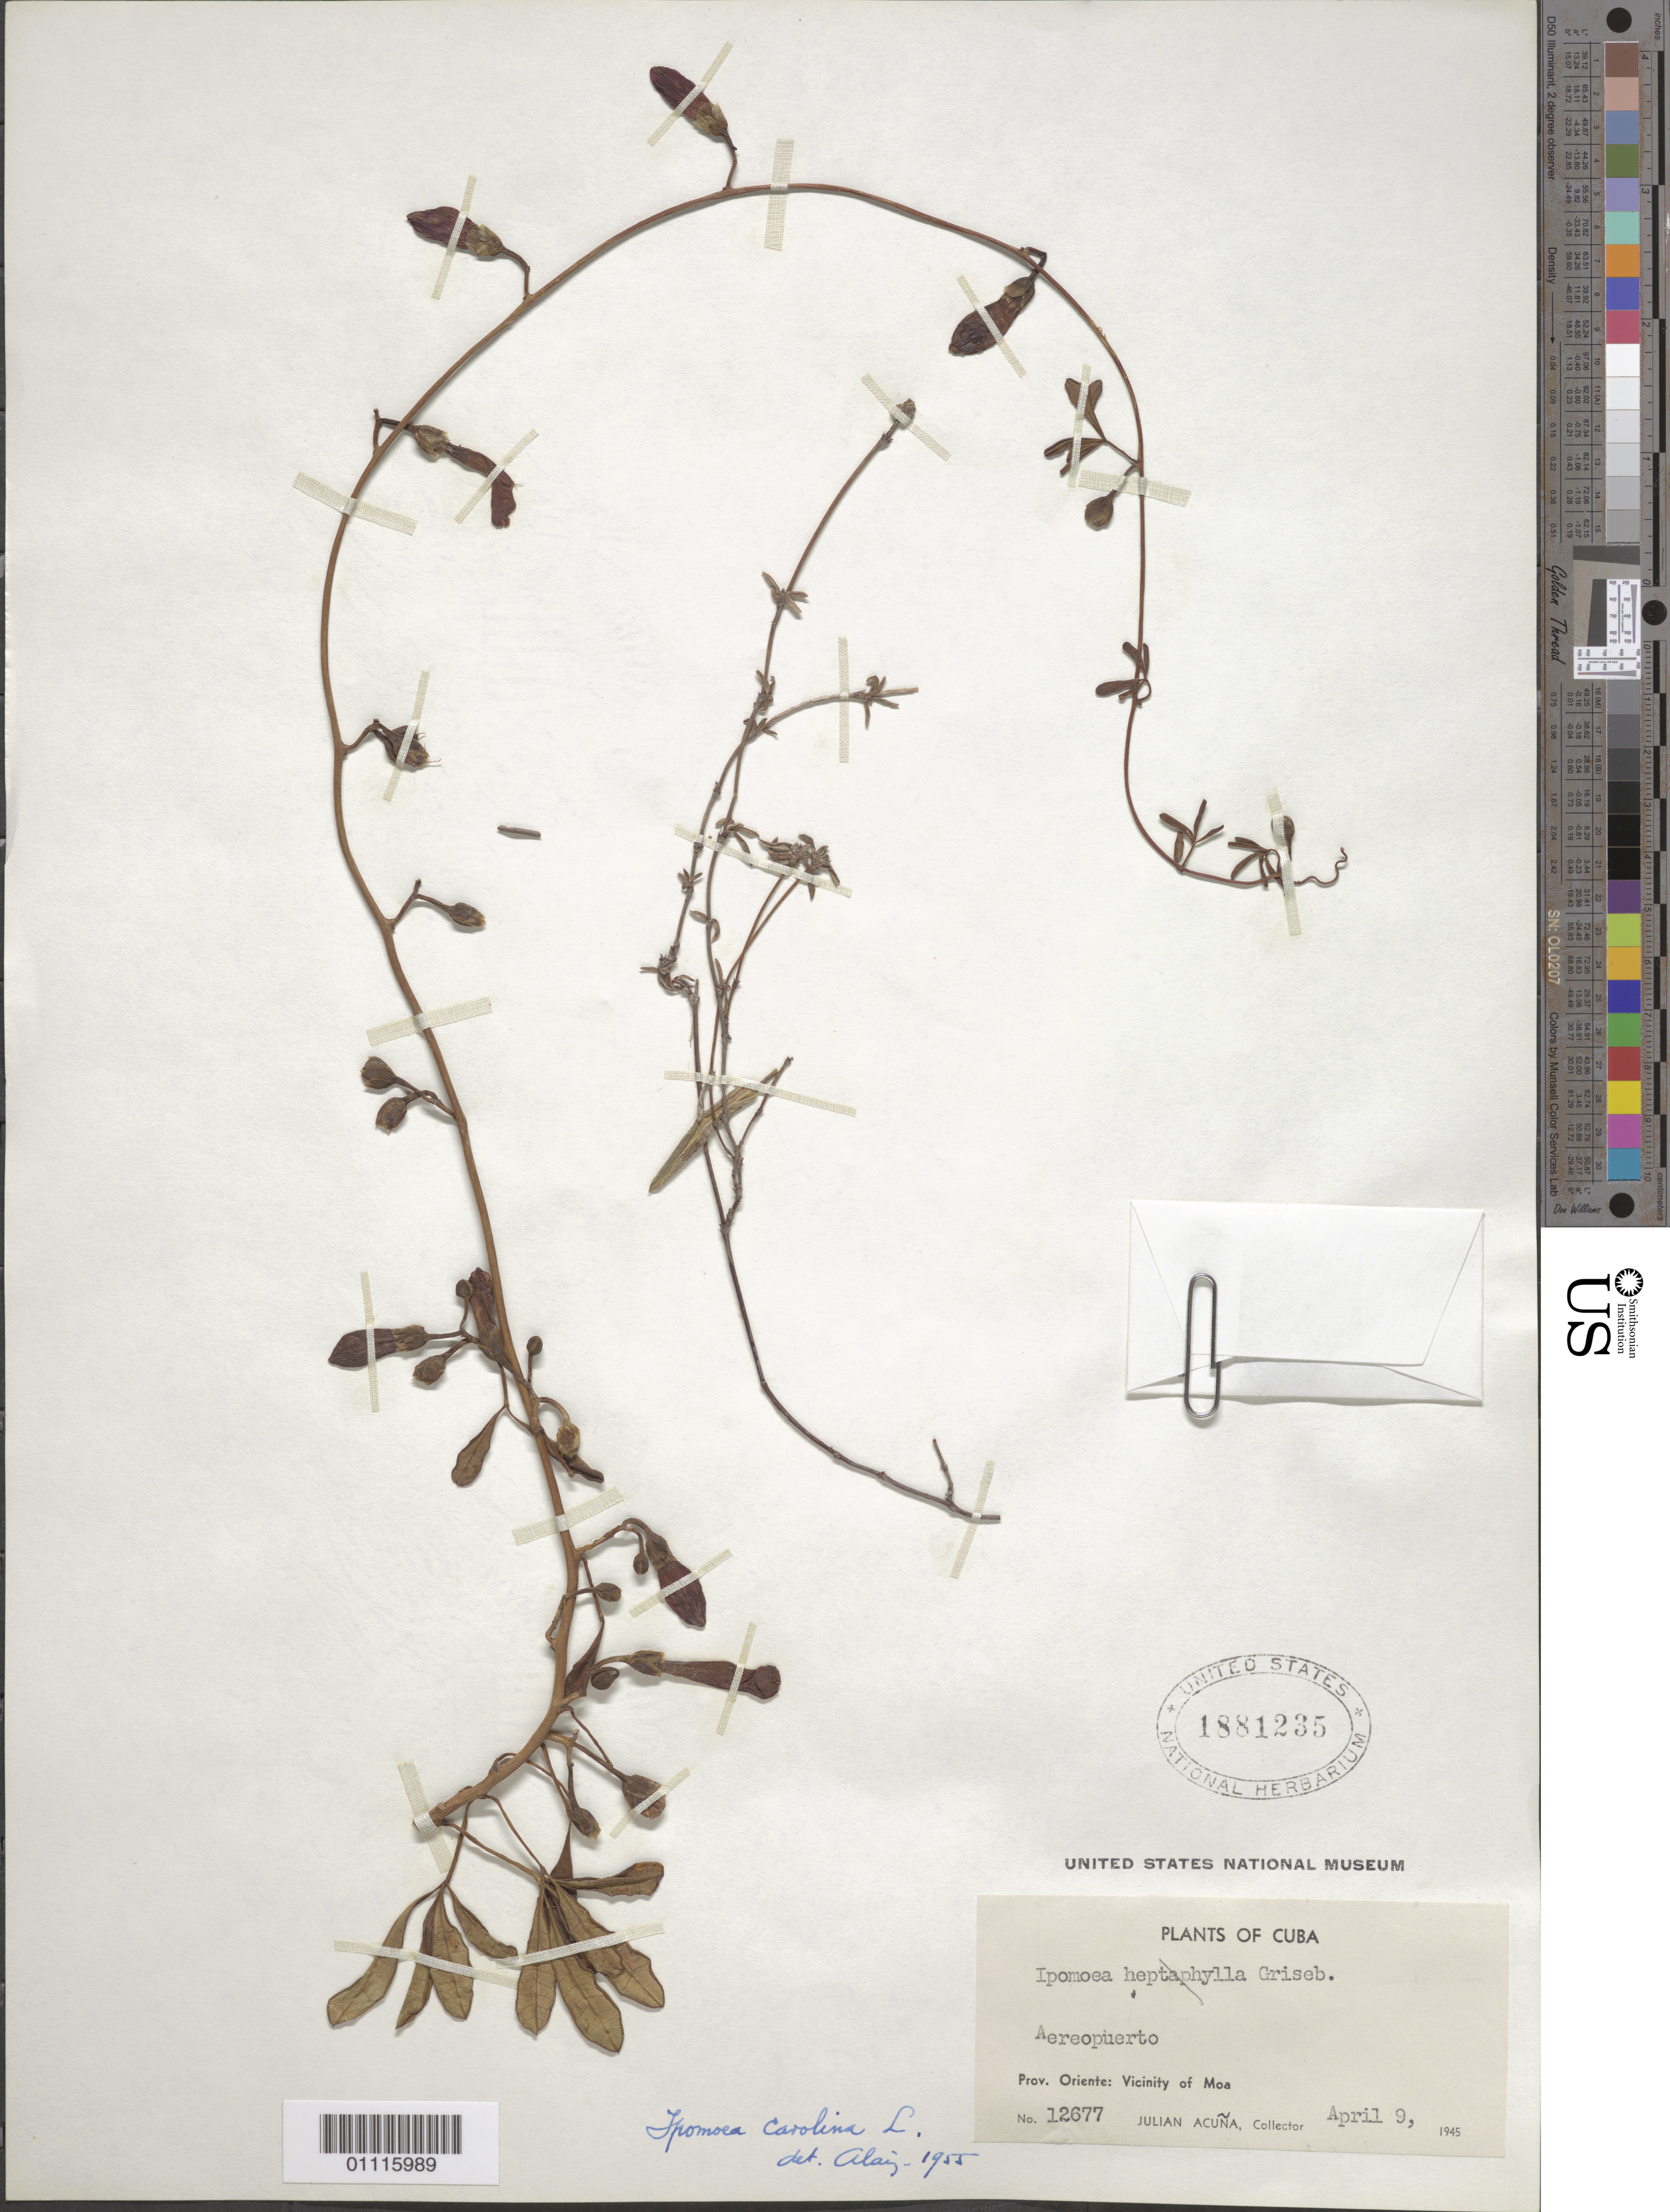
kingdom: Plantae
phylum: Tracheophyta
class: Magnoliopsida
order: Solanales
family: Convolvulaceae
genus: Ipomoea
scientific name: Ipomoea carolina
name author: L.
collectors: J. Acuña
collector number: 12677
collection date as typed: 09 Apr 1945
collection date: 1945-04-09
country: Cuba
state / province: Holguín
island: Cuba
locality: Vicinity of Moa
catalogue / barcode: US 1881235